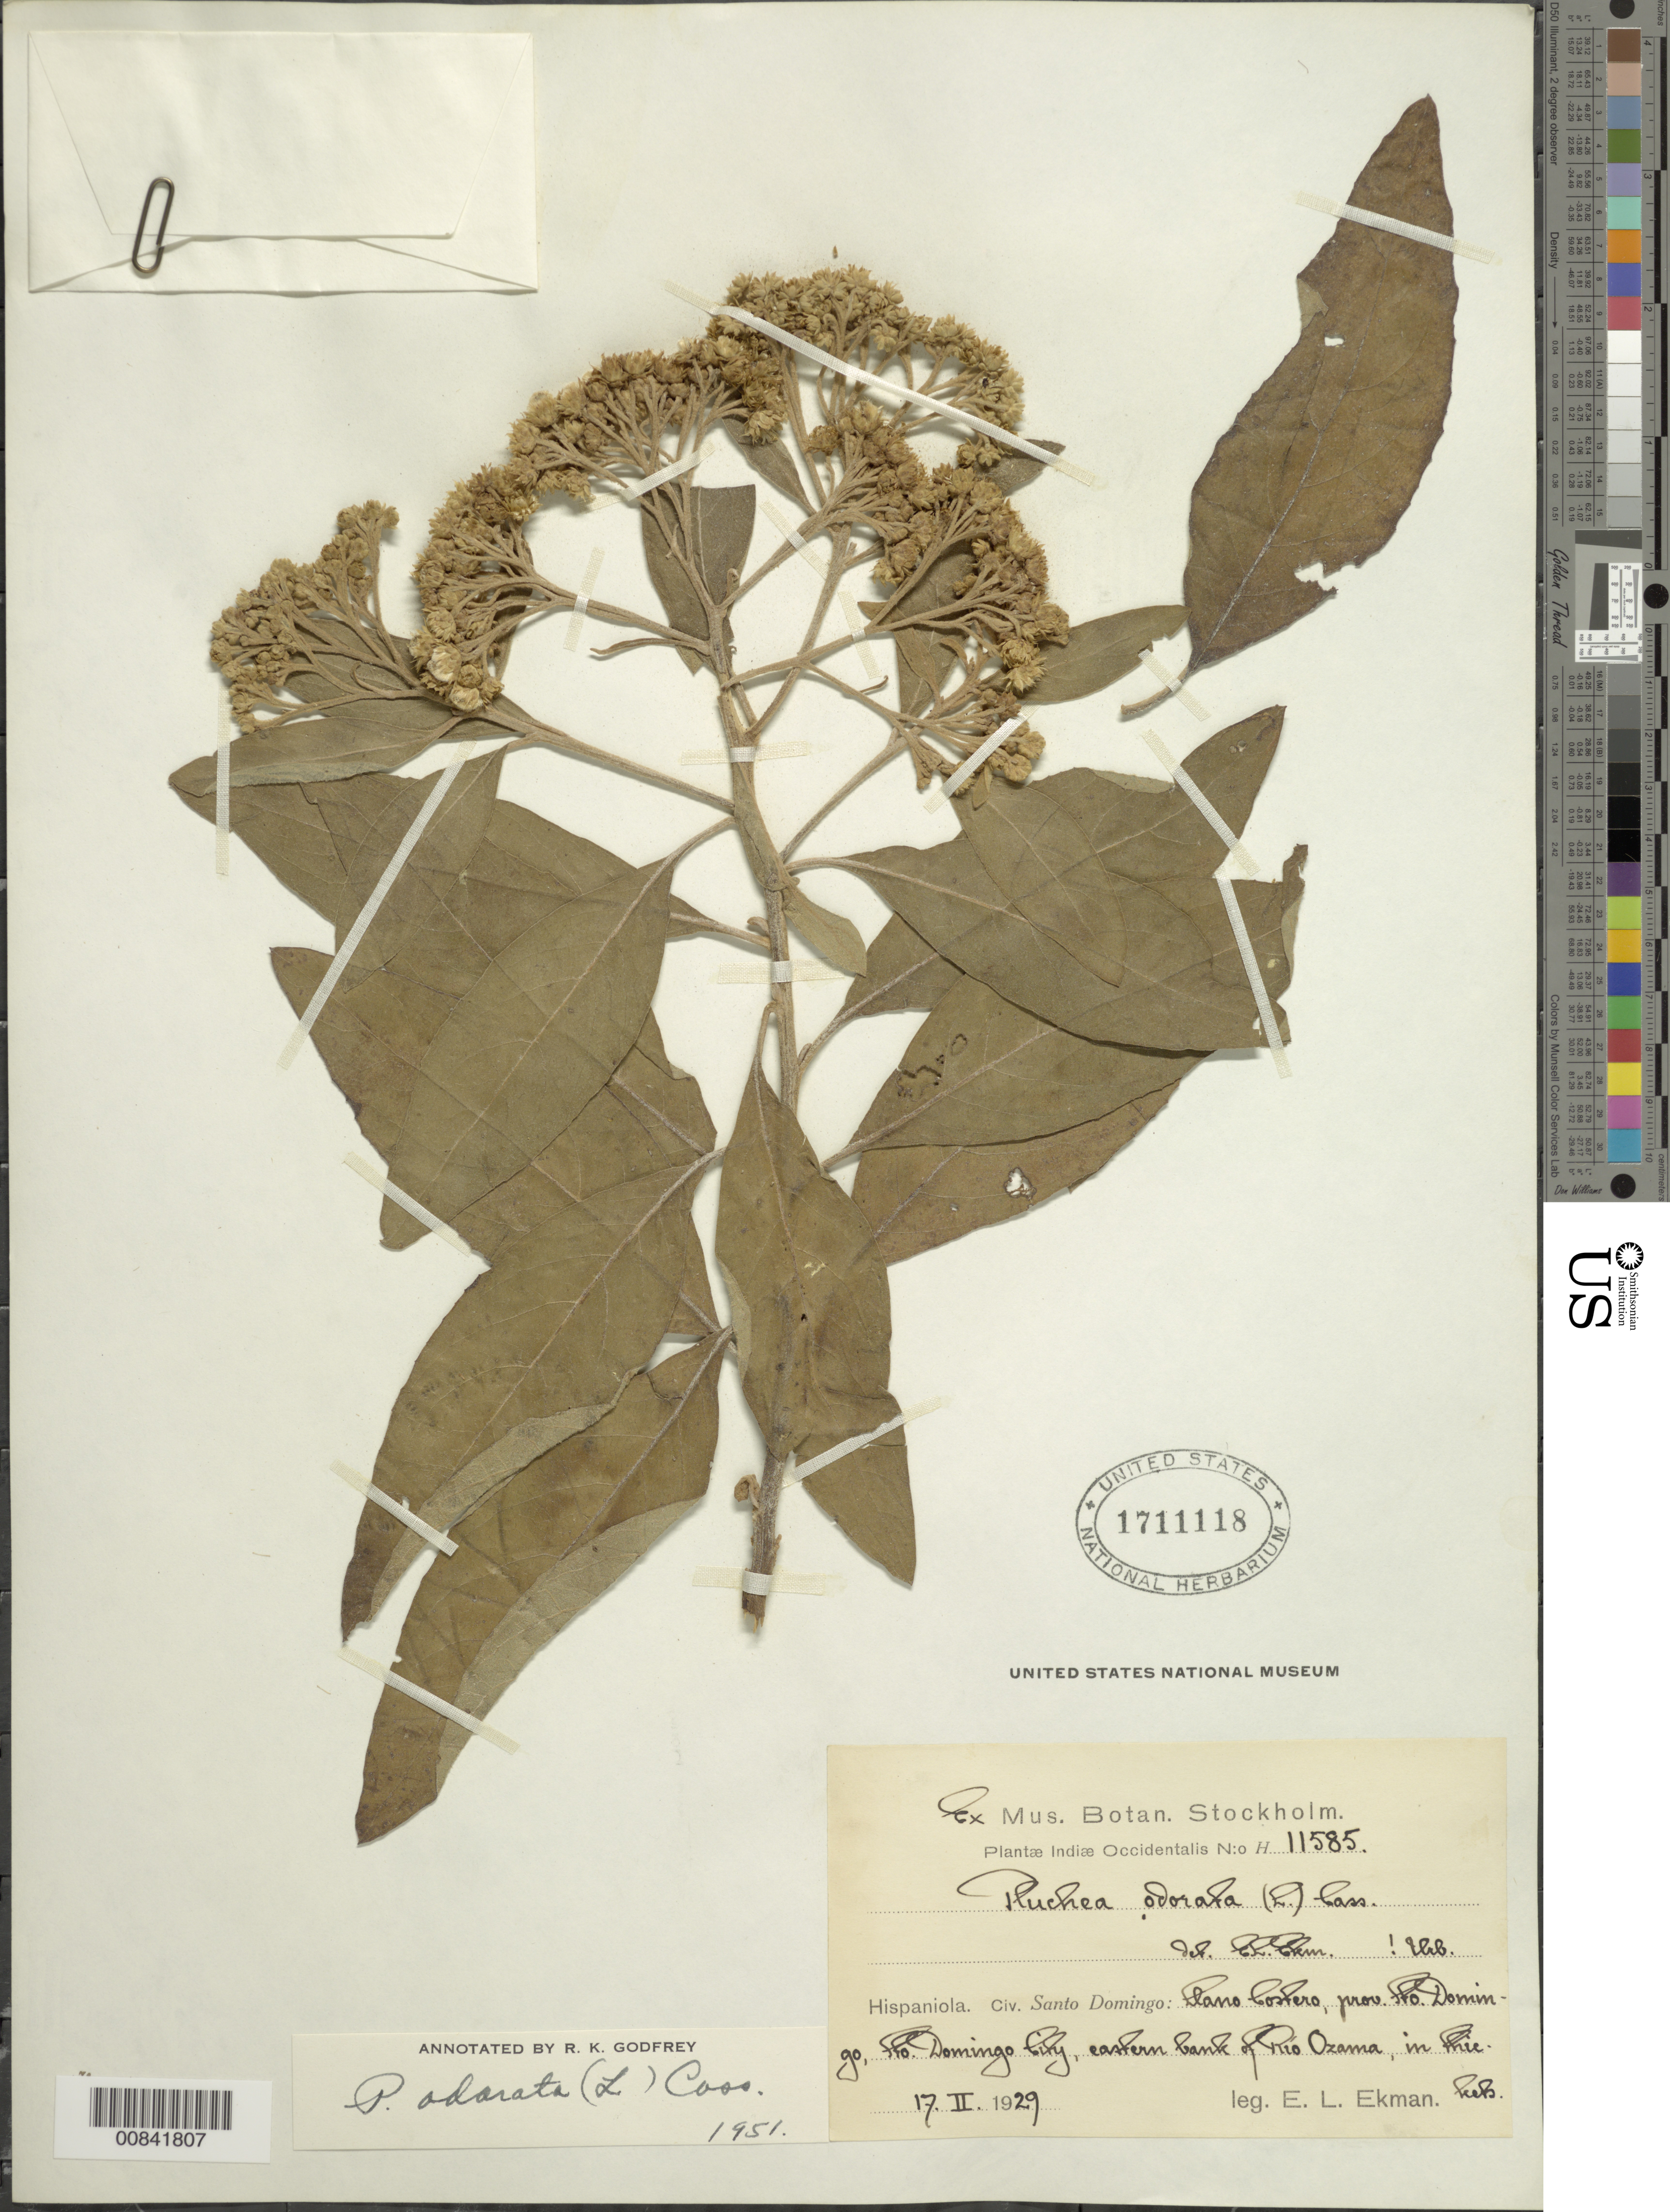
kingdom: Plantae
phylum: Tracheophyta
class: Magnoliopsida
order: Asterales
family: Asteraceae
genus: Pluchea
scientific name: Pluchea carolinensis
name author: (Jacq.) D. Don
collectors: E. L. Ekman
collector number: H 11585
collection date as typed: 17 Feb 1929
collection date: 1929-02-17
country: Dominican Republic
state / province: Distrito Nacional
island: Hispaniola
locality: Llano Costero, Santo Domingo City, eastern bank of Río Ozama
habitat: In thickets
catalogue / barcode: US 1711118